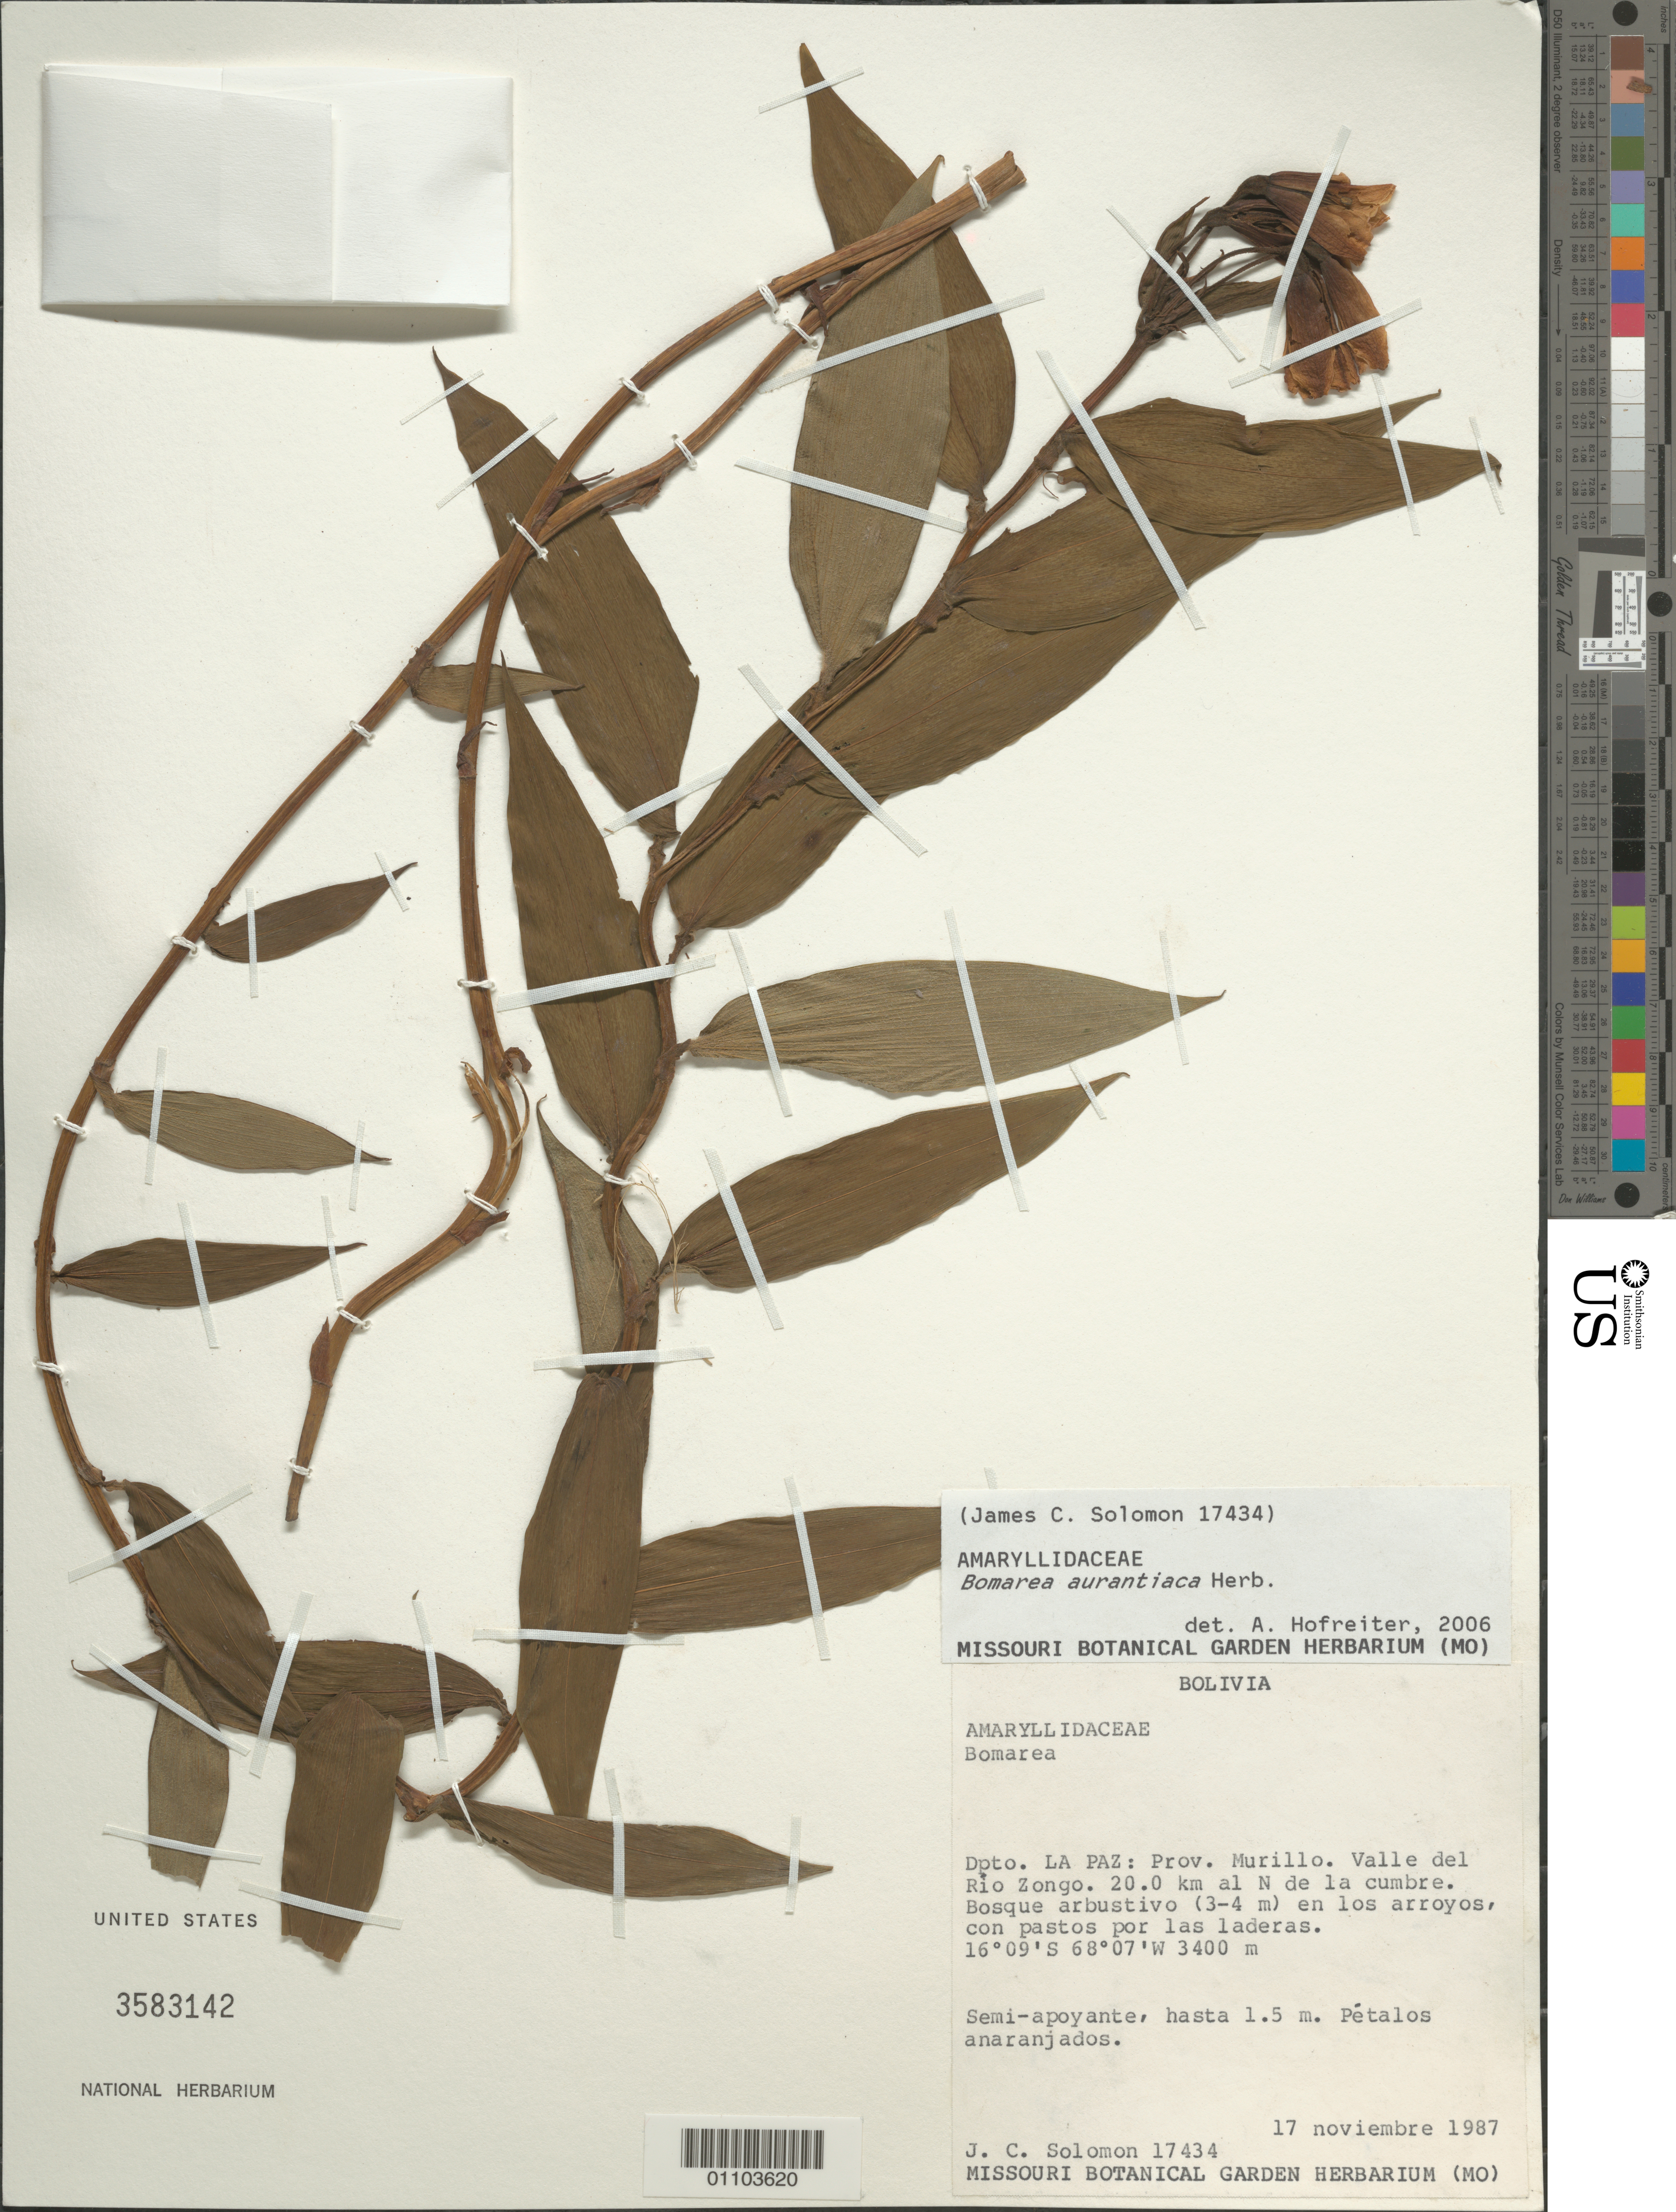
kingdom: Plantae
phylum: Tracheophyta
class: Liliopsida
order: Liliales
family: Alstroemeriaceae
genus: Bomarea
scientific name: Bomarea aurantiaca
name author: Herb.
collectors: J. C. Solomon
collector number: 17434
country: Bolivia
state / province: La Paz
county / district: Murillo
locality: Valle del Rio Zongo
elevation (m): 3400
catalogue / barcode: US 3582142